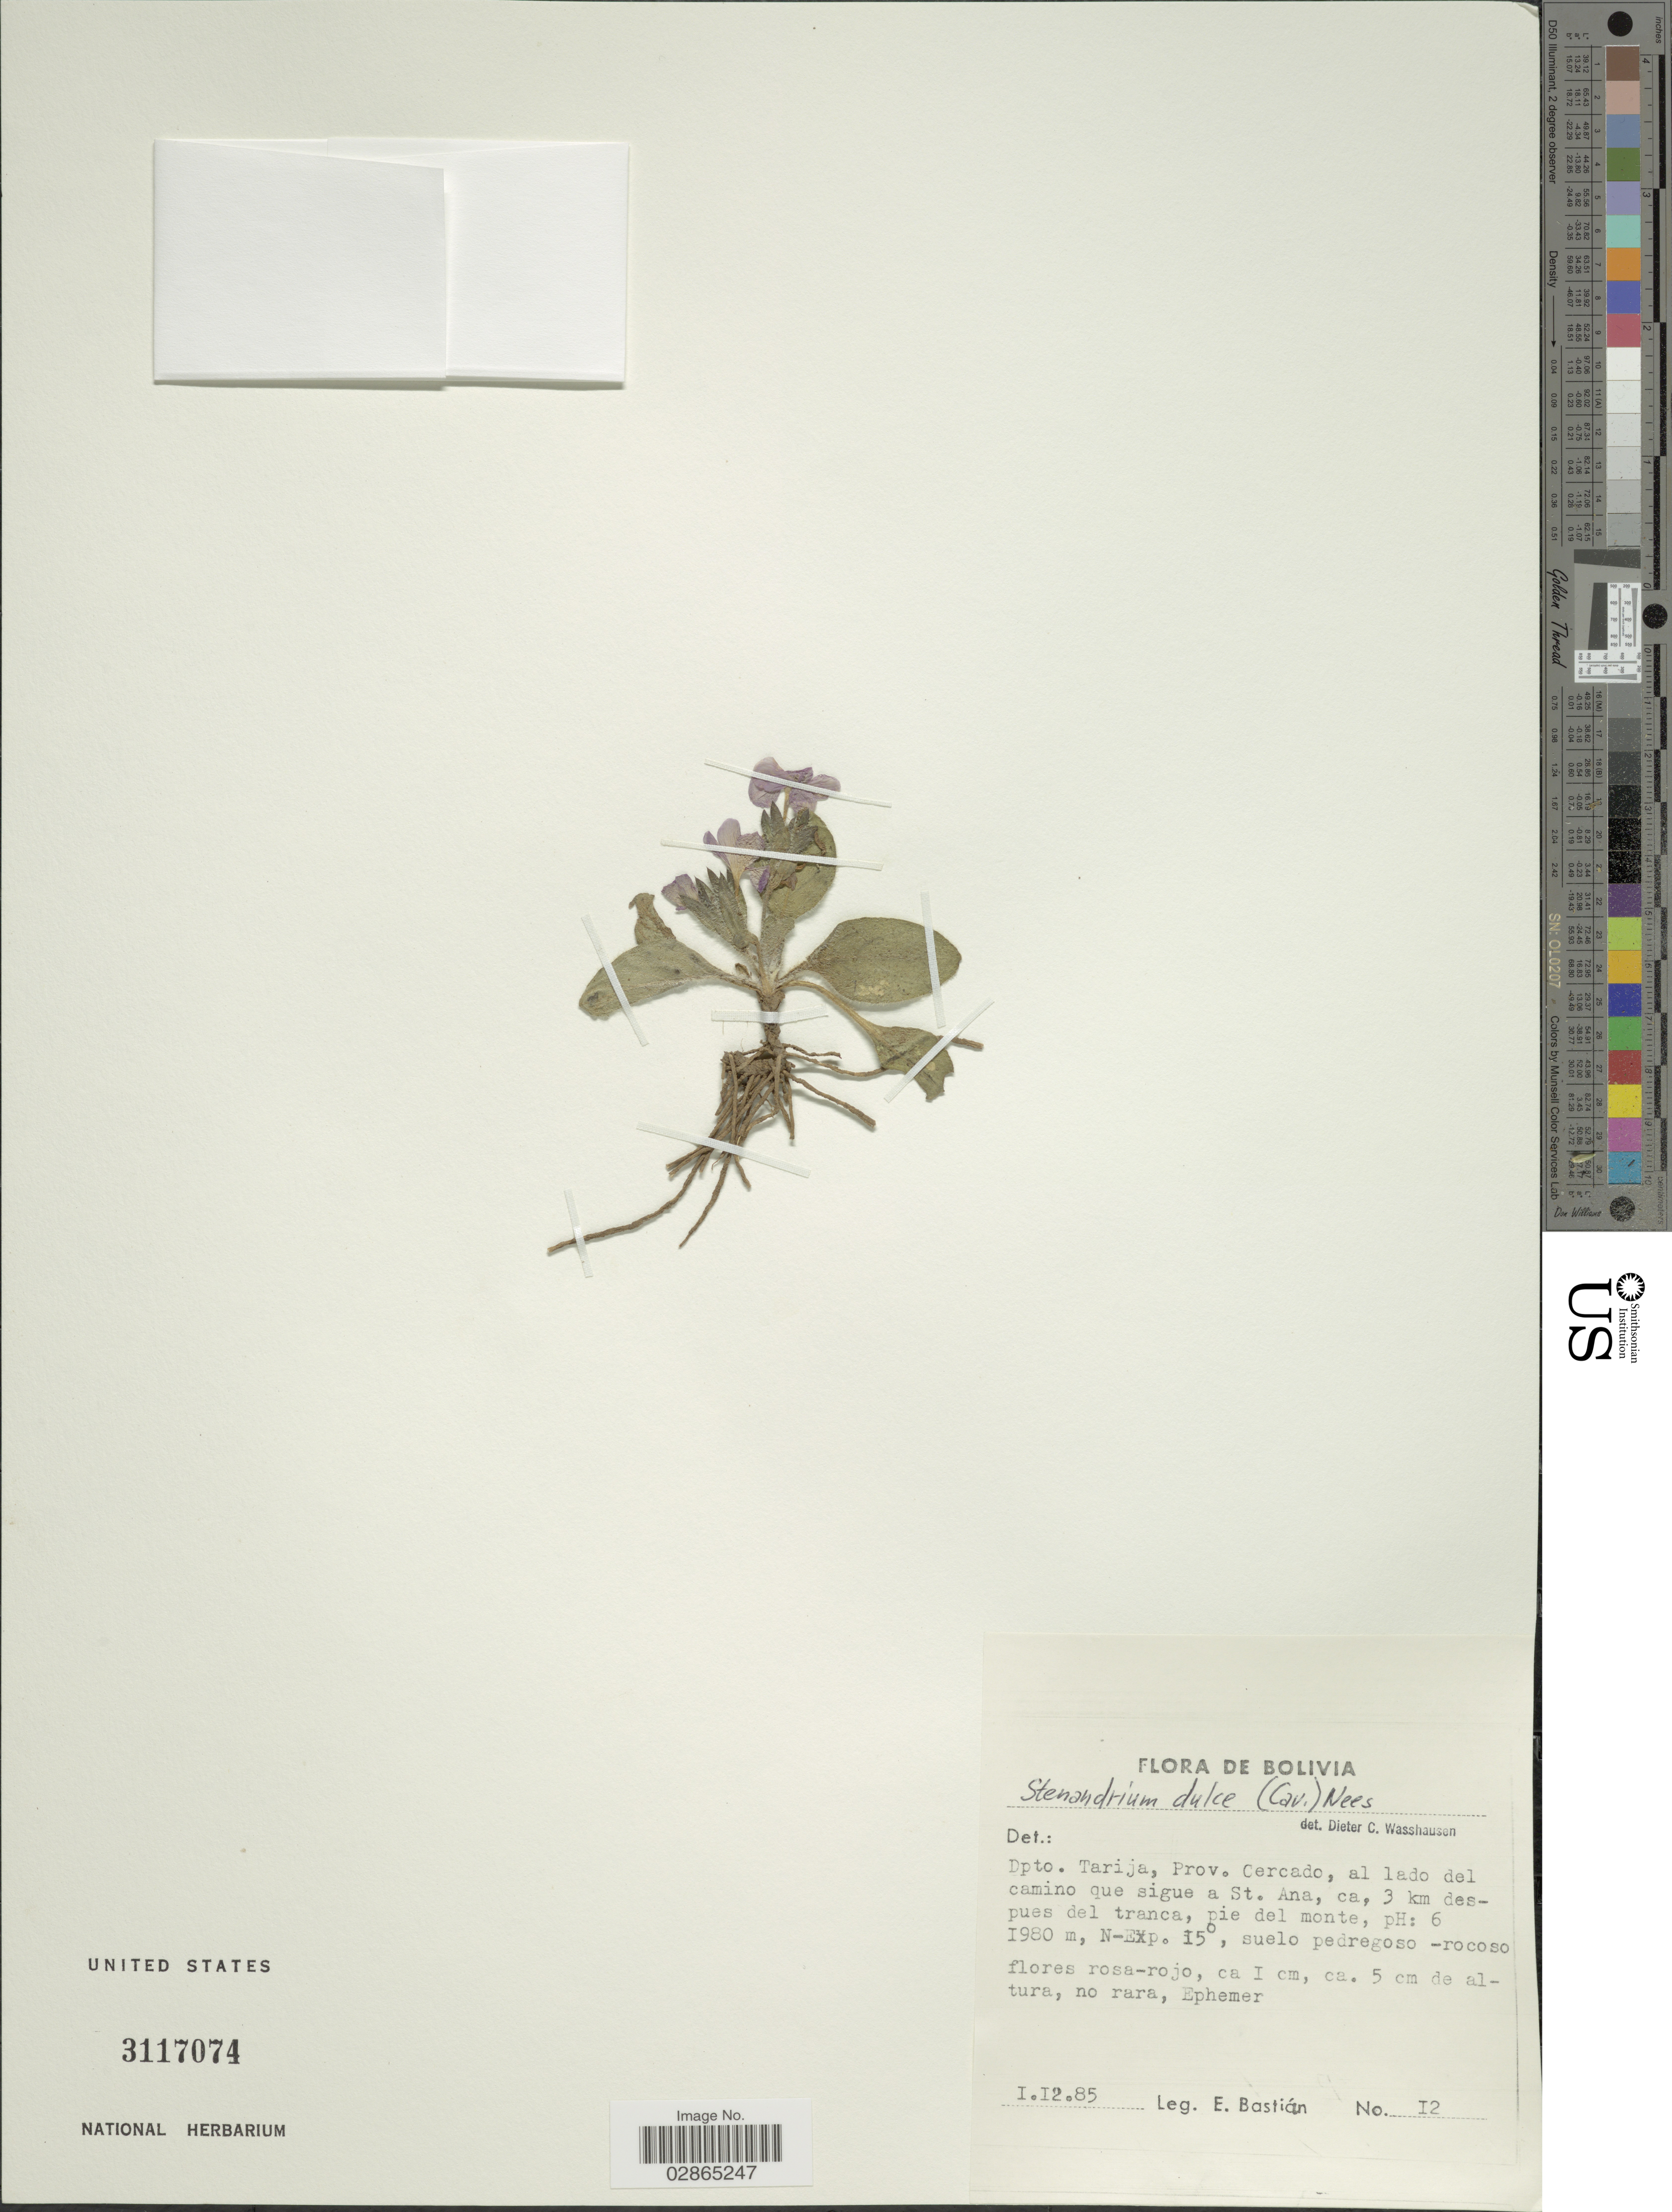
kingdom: Plantae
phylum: Tracheophyta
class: Magnoliopsida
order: Lamiales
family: Acanthaceae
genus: Stenandrium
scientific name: Stenandrium dulce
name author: (Cav.) Nees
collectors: E. Bastian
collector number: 12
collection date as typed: Transcribed d/m/y: 1/12/85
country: Bolivia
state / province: Tarija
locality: Dpto. Tarija, Prov. Cercado, al lado del camino que sigue a St. Ana, ca. 3 km despues del tranca, pie del monte, pH: 6.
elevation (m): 1980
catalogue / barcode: US 3117074